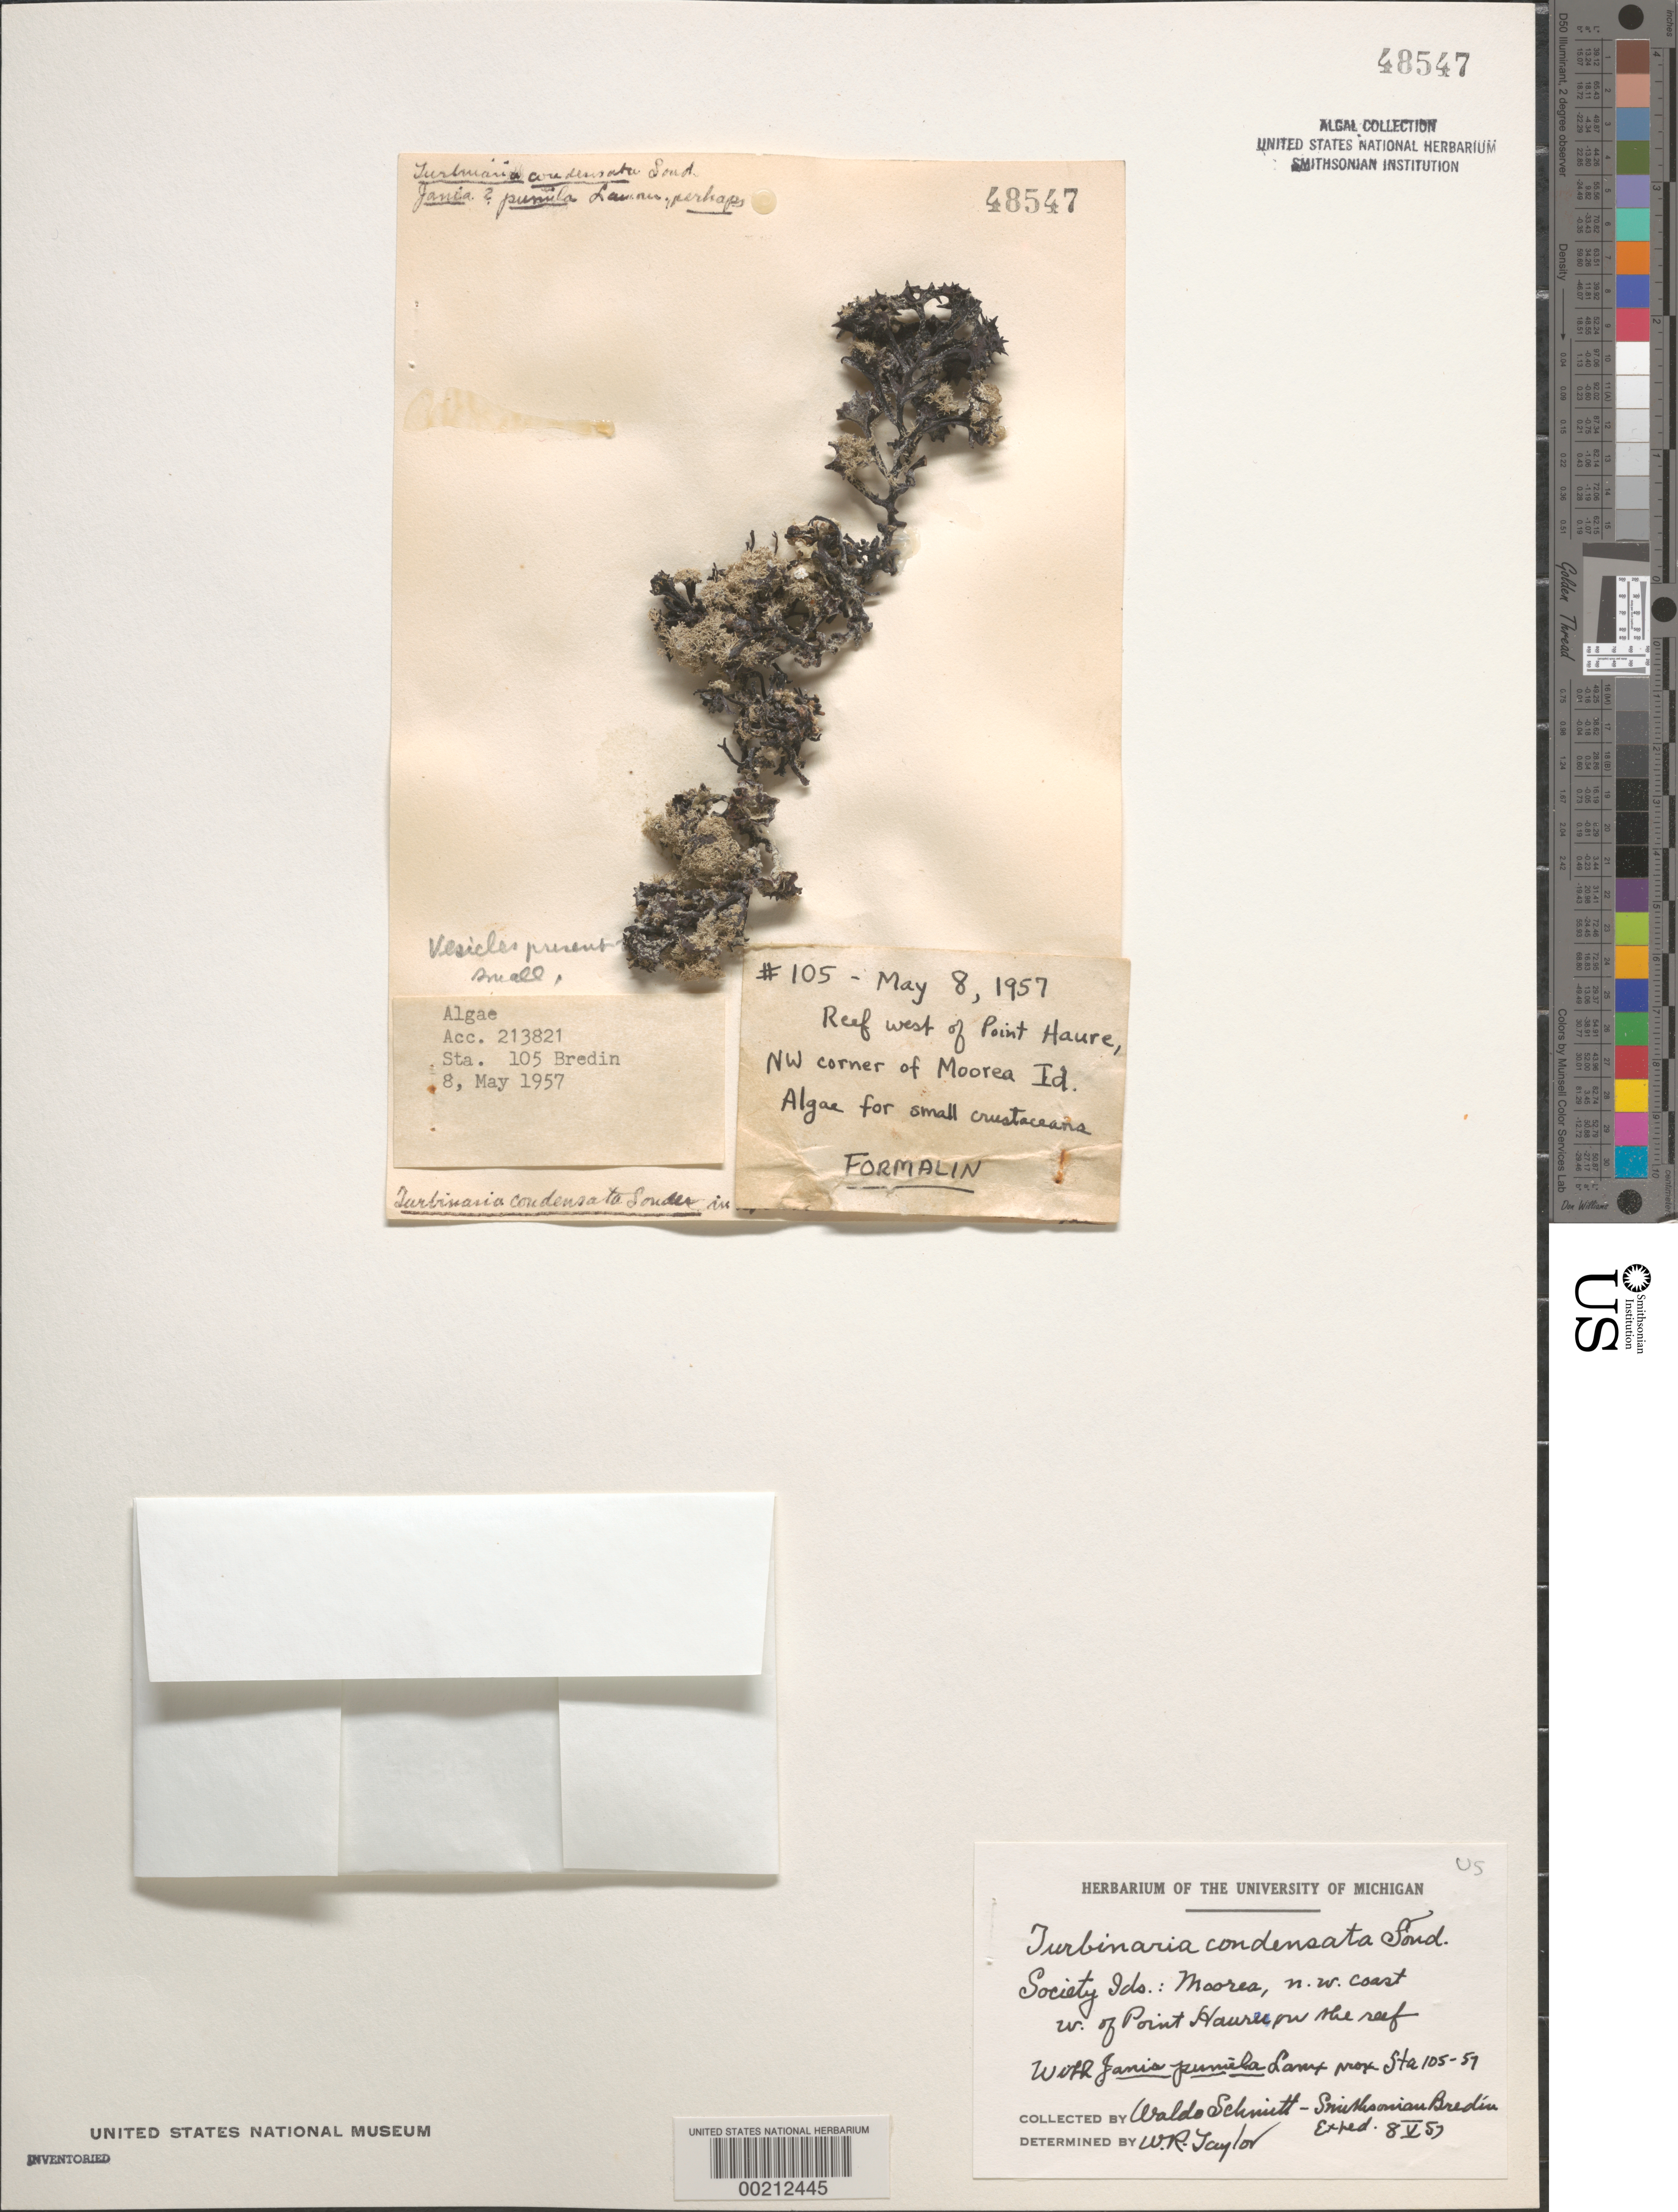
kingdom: Chromista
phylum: Ochrophyta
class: Phaeophyceae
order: Fucales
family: Sargassaceae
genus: Turbinaria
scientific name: Turbinaria condensata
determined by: Taylor, William R.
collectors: W. L. Schmitt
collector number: Station 105-57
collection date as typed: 08 May 1957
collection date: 1957-05-08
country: French Polynesia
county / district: Moorea-Maiao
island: Moorea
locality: West of Point Haure [near Tahiti]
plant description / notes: Smithsonian-Bredin Expedition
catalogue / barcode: US 48547